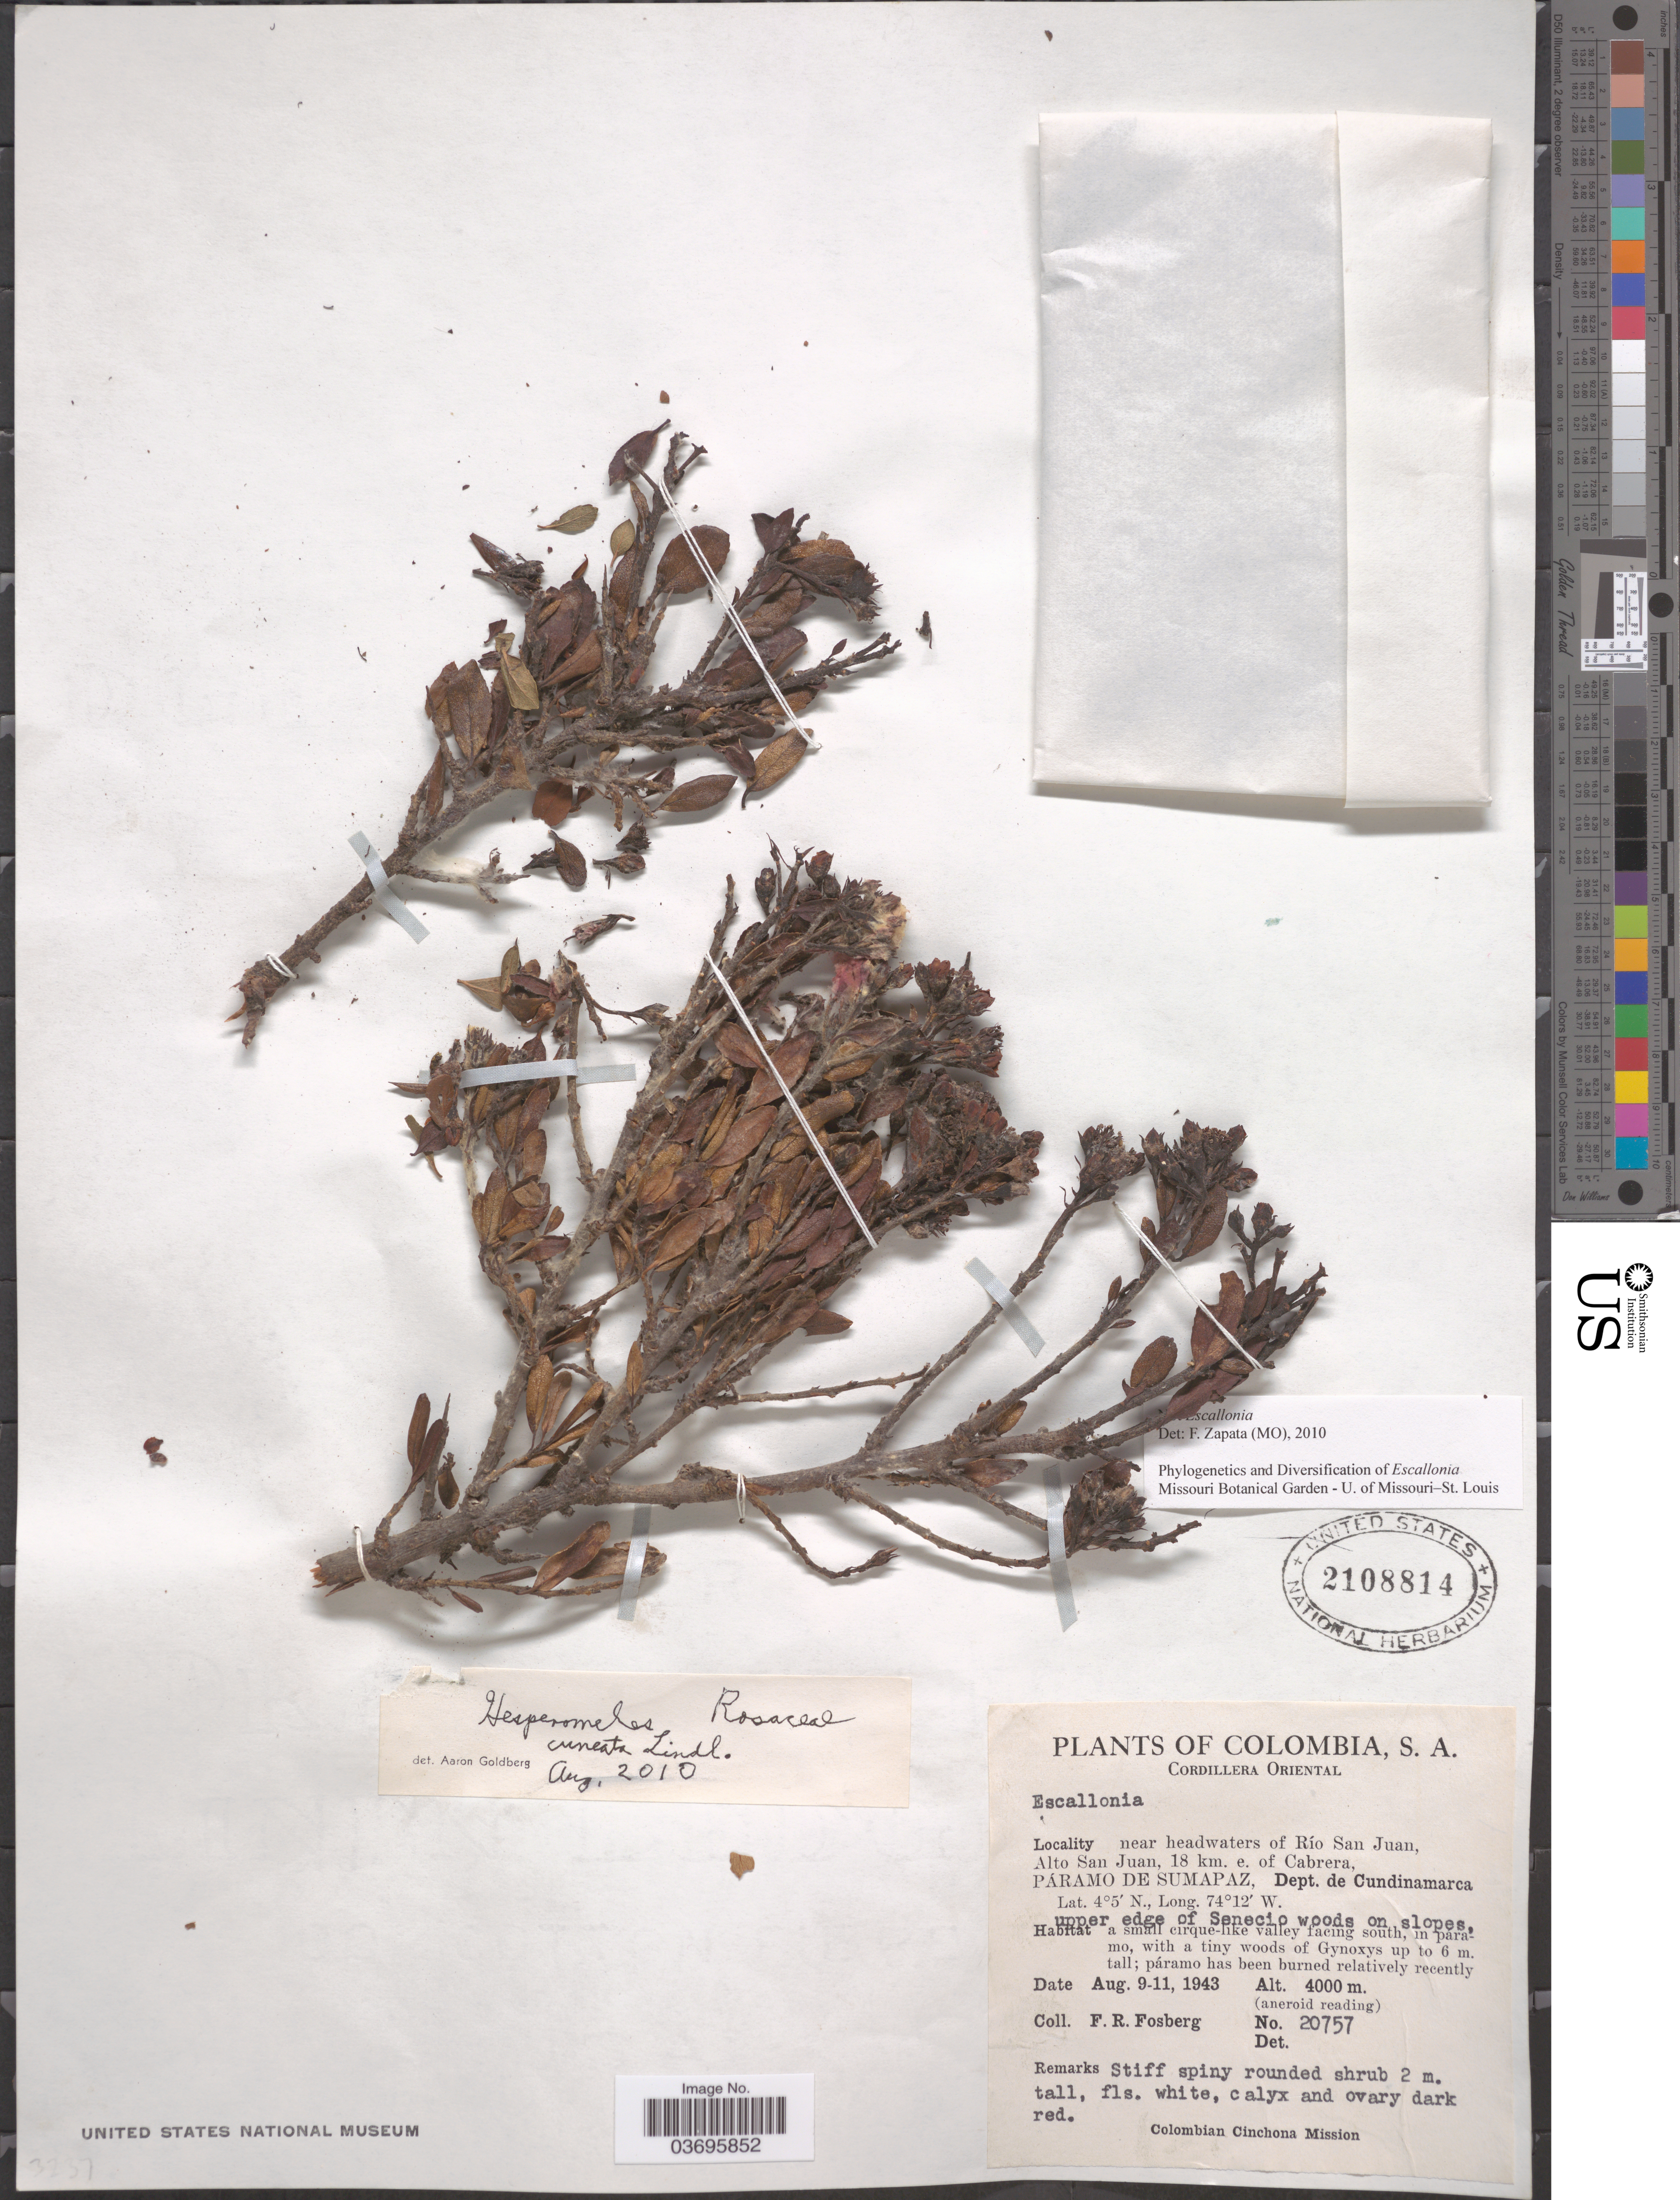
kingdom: Plantae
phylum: Tracheophyta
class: Magnoliopsida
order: Rosales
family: Rosaceae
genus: Hesperomeles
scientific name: Hesperomeles cuneata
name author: Lindl.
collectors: F. R. Fosberg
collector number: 20757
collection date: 1943-08-09/1943-08-11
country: Colombia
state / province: Cundinamarca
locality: Cordillera Oriental. Near headwaters of Río San Juan, Alto San Juan, 18 km. e. of Cabrera, Páramo de Sumapaz, Dept. de Cundinamarca.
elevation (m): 4000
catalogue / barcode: US 2108814